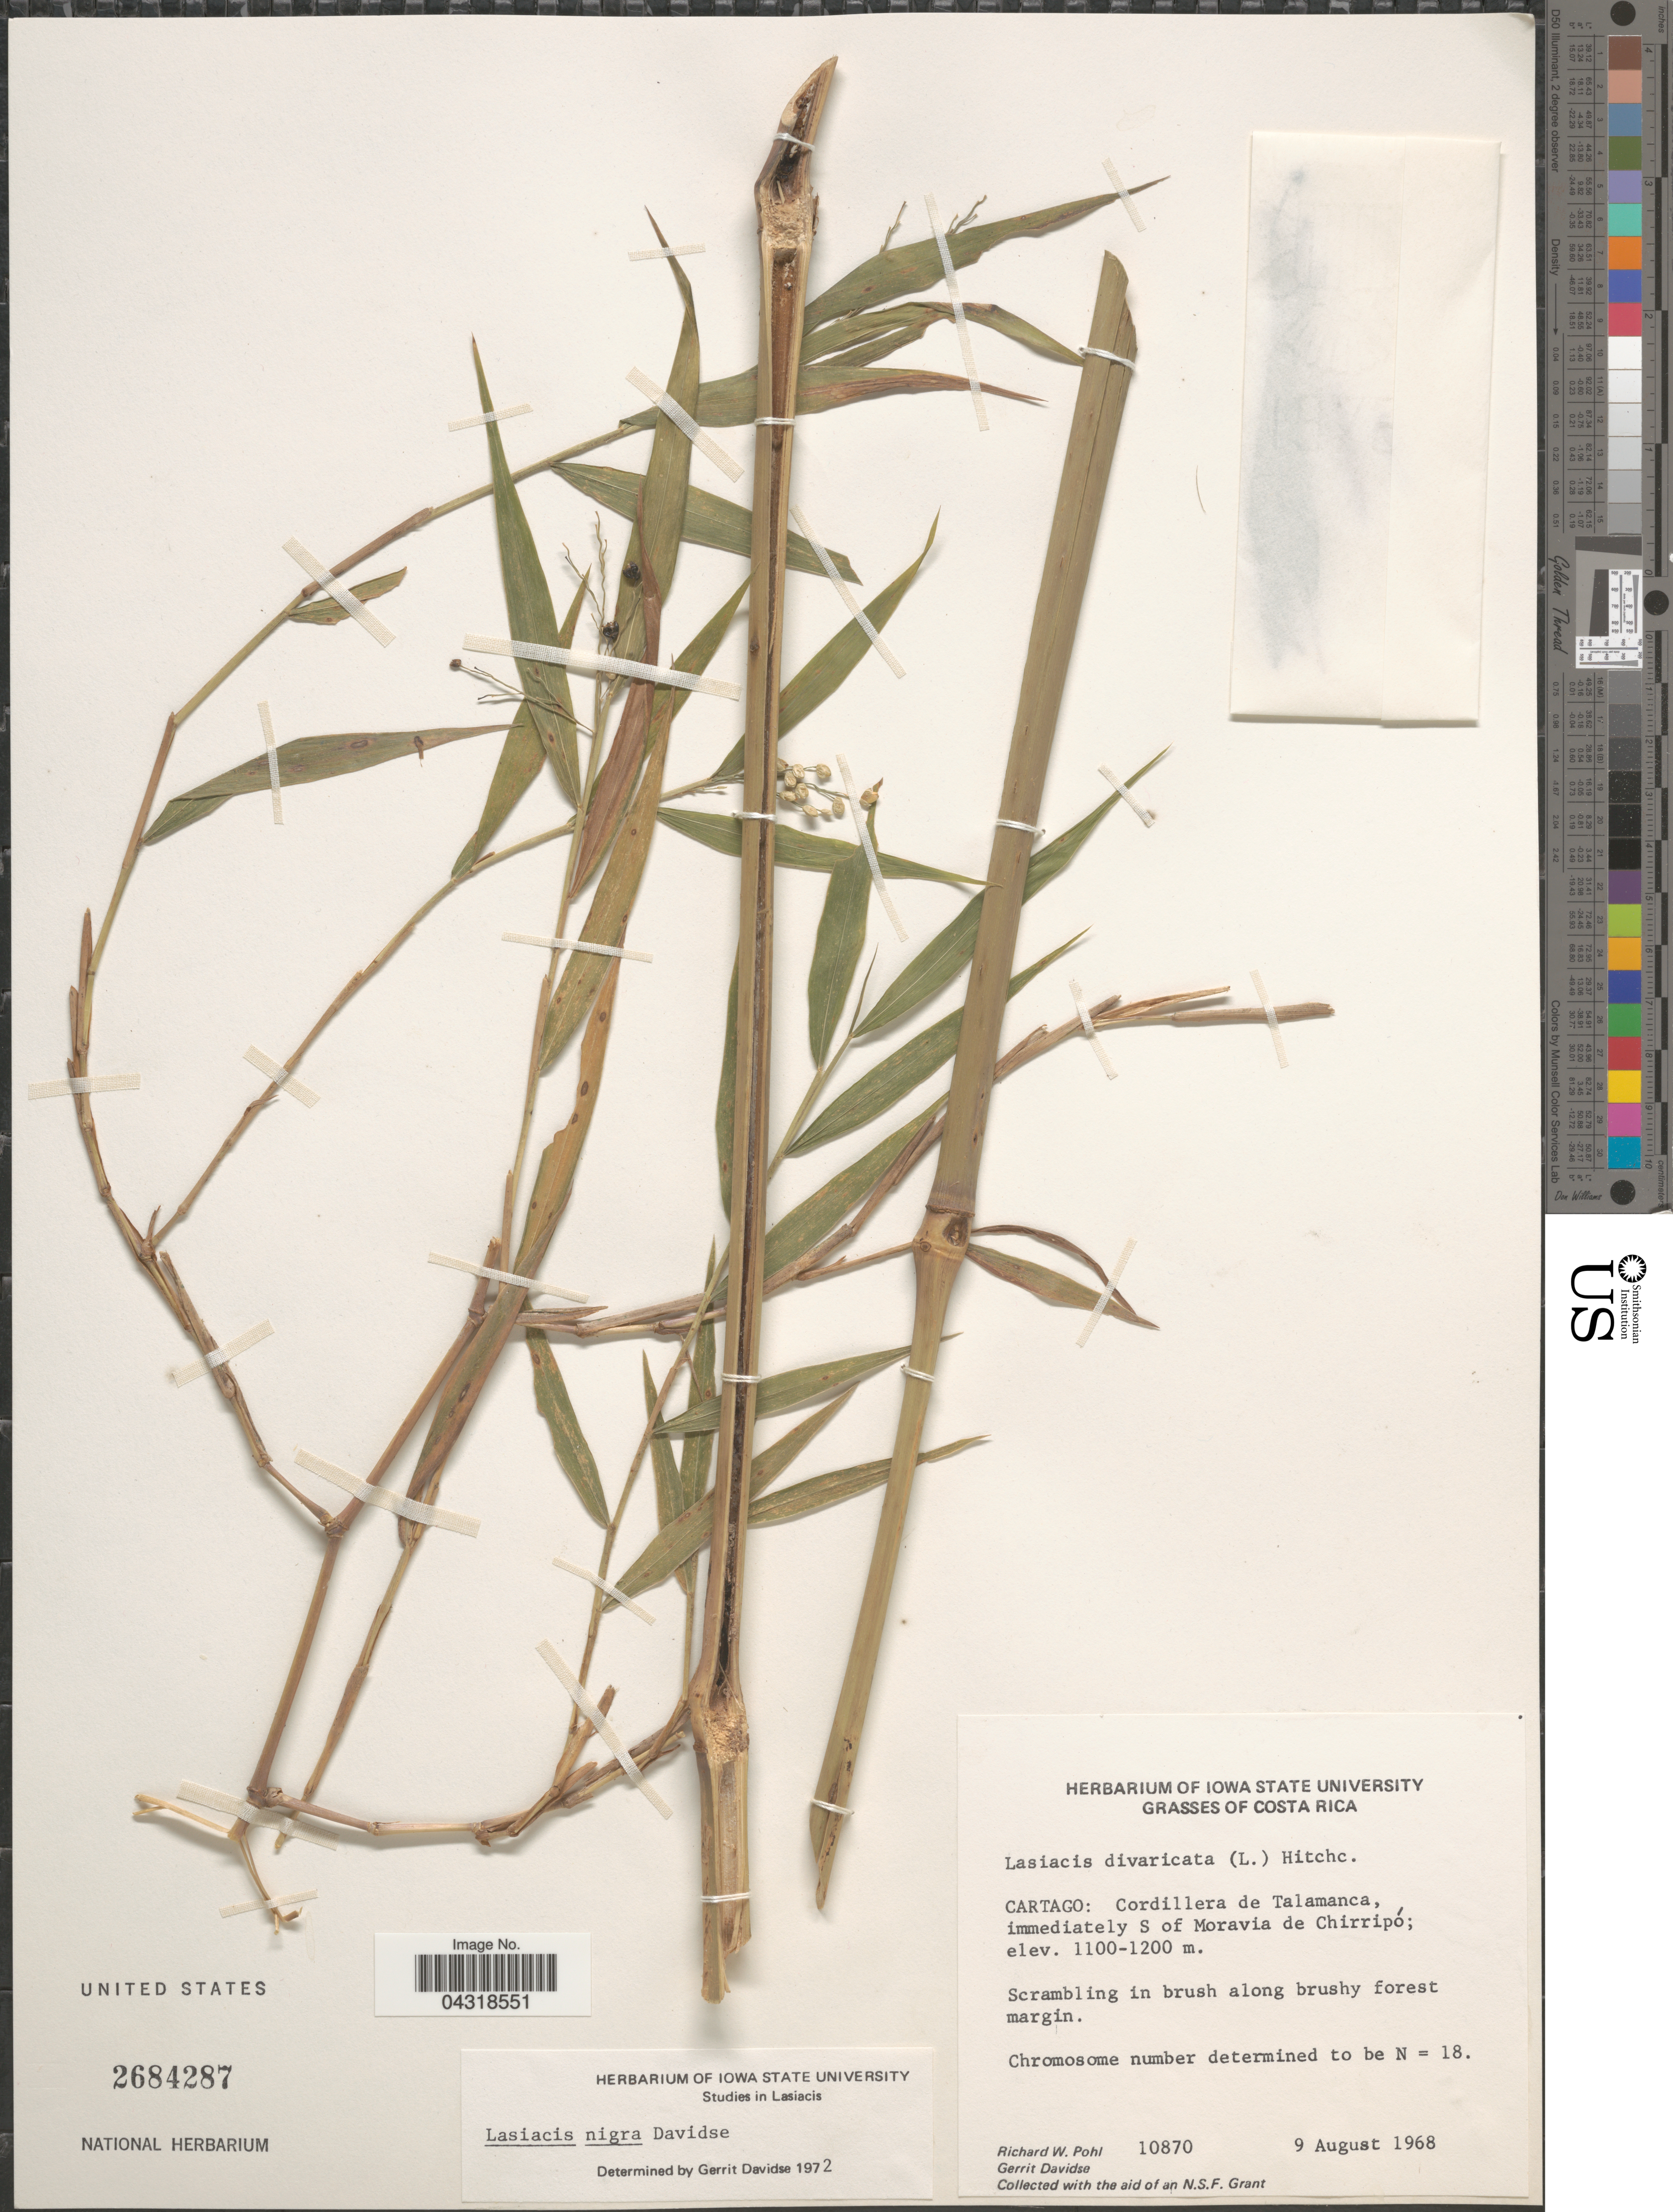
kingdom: Plantae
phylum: Tracheophyta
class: Liliopsida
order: Poales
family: Poaceae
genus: Lasiacis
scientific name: Lasiacis nigra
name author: Davidse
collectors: R. W. Pohl & G. Davidse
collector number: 10870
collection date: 1968-08-09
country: Costa Rica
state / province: Cartago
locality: Cordillera de Talamanca, immediately S of Moravia de Chirripó.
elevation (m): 1100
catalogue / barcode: US 2684287